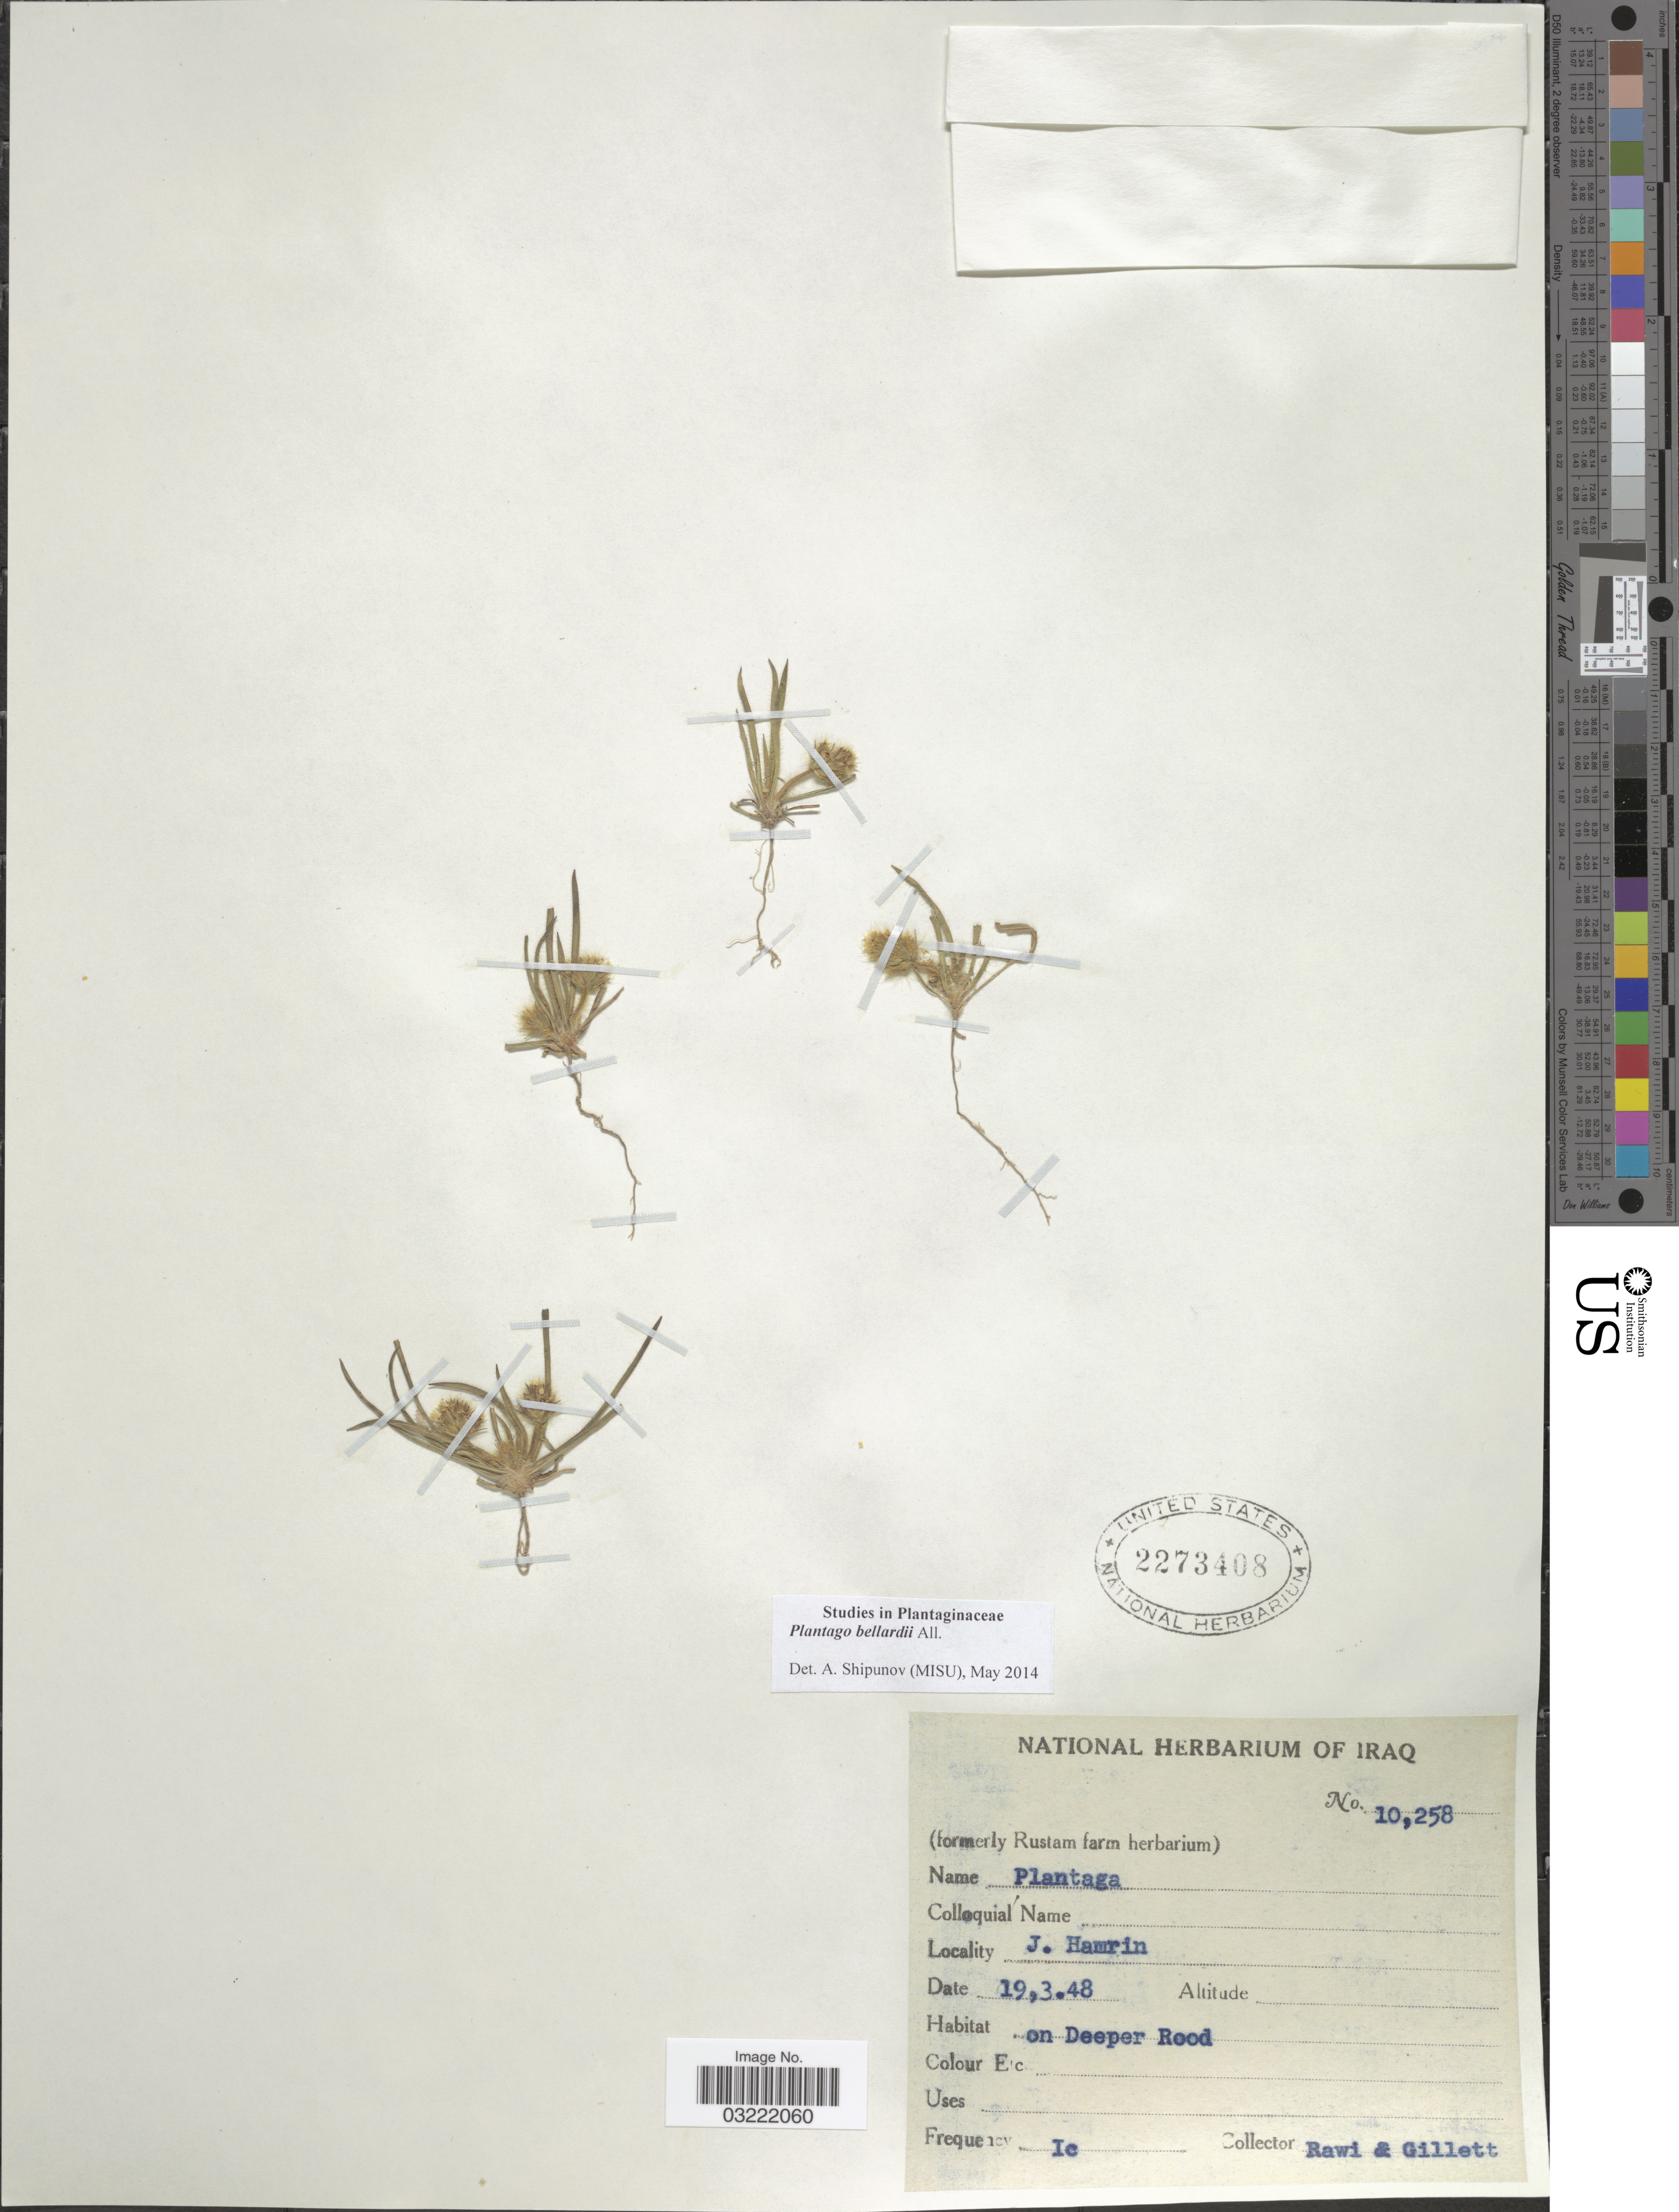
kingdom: Plantae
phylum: Tracheophyta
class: Magnoliopsida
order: Lamiales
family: Plantaginaceae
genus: Plantago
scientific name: Plantago bellardi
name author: All.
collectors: -. Rawi & Gillett, --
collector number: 10258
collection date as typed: Transcribed d/m/y: 19/3/48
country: Iraq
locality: J. Hamrin.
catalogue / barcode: US 2273408